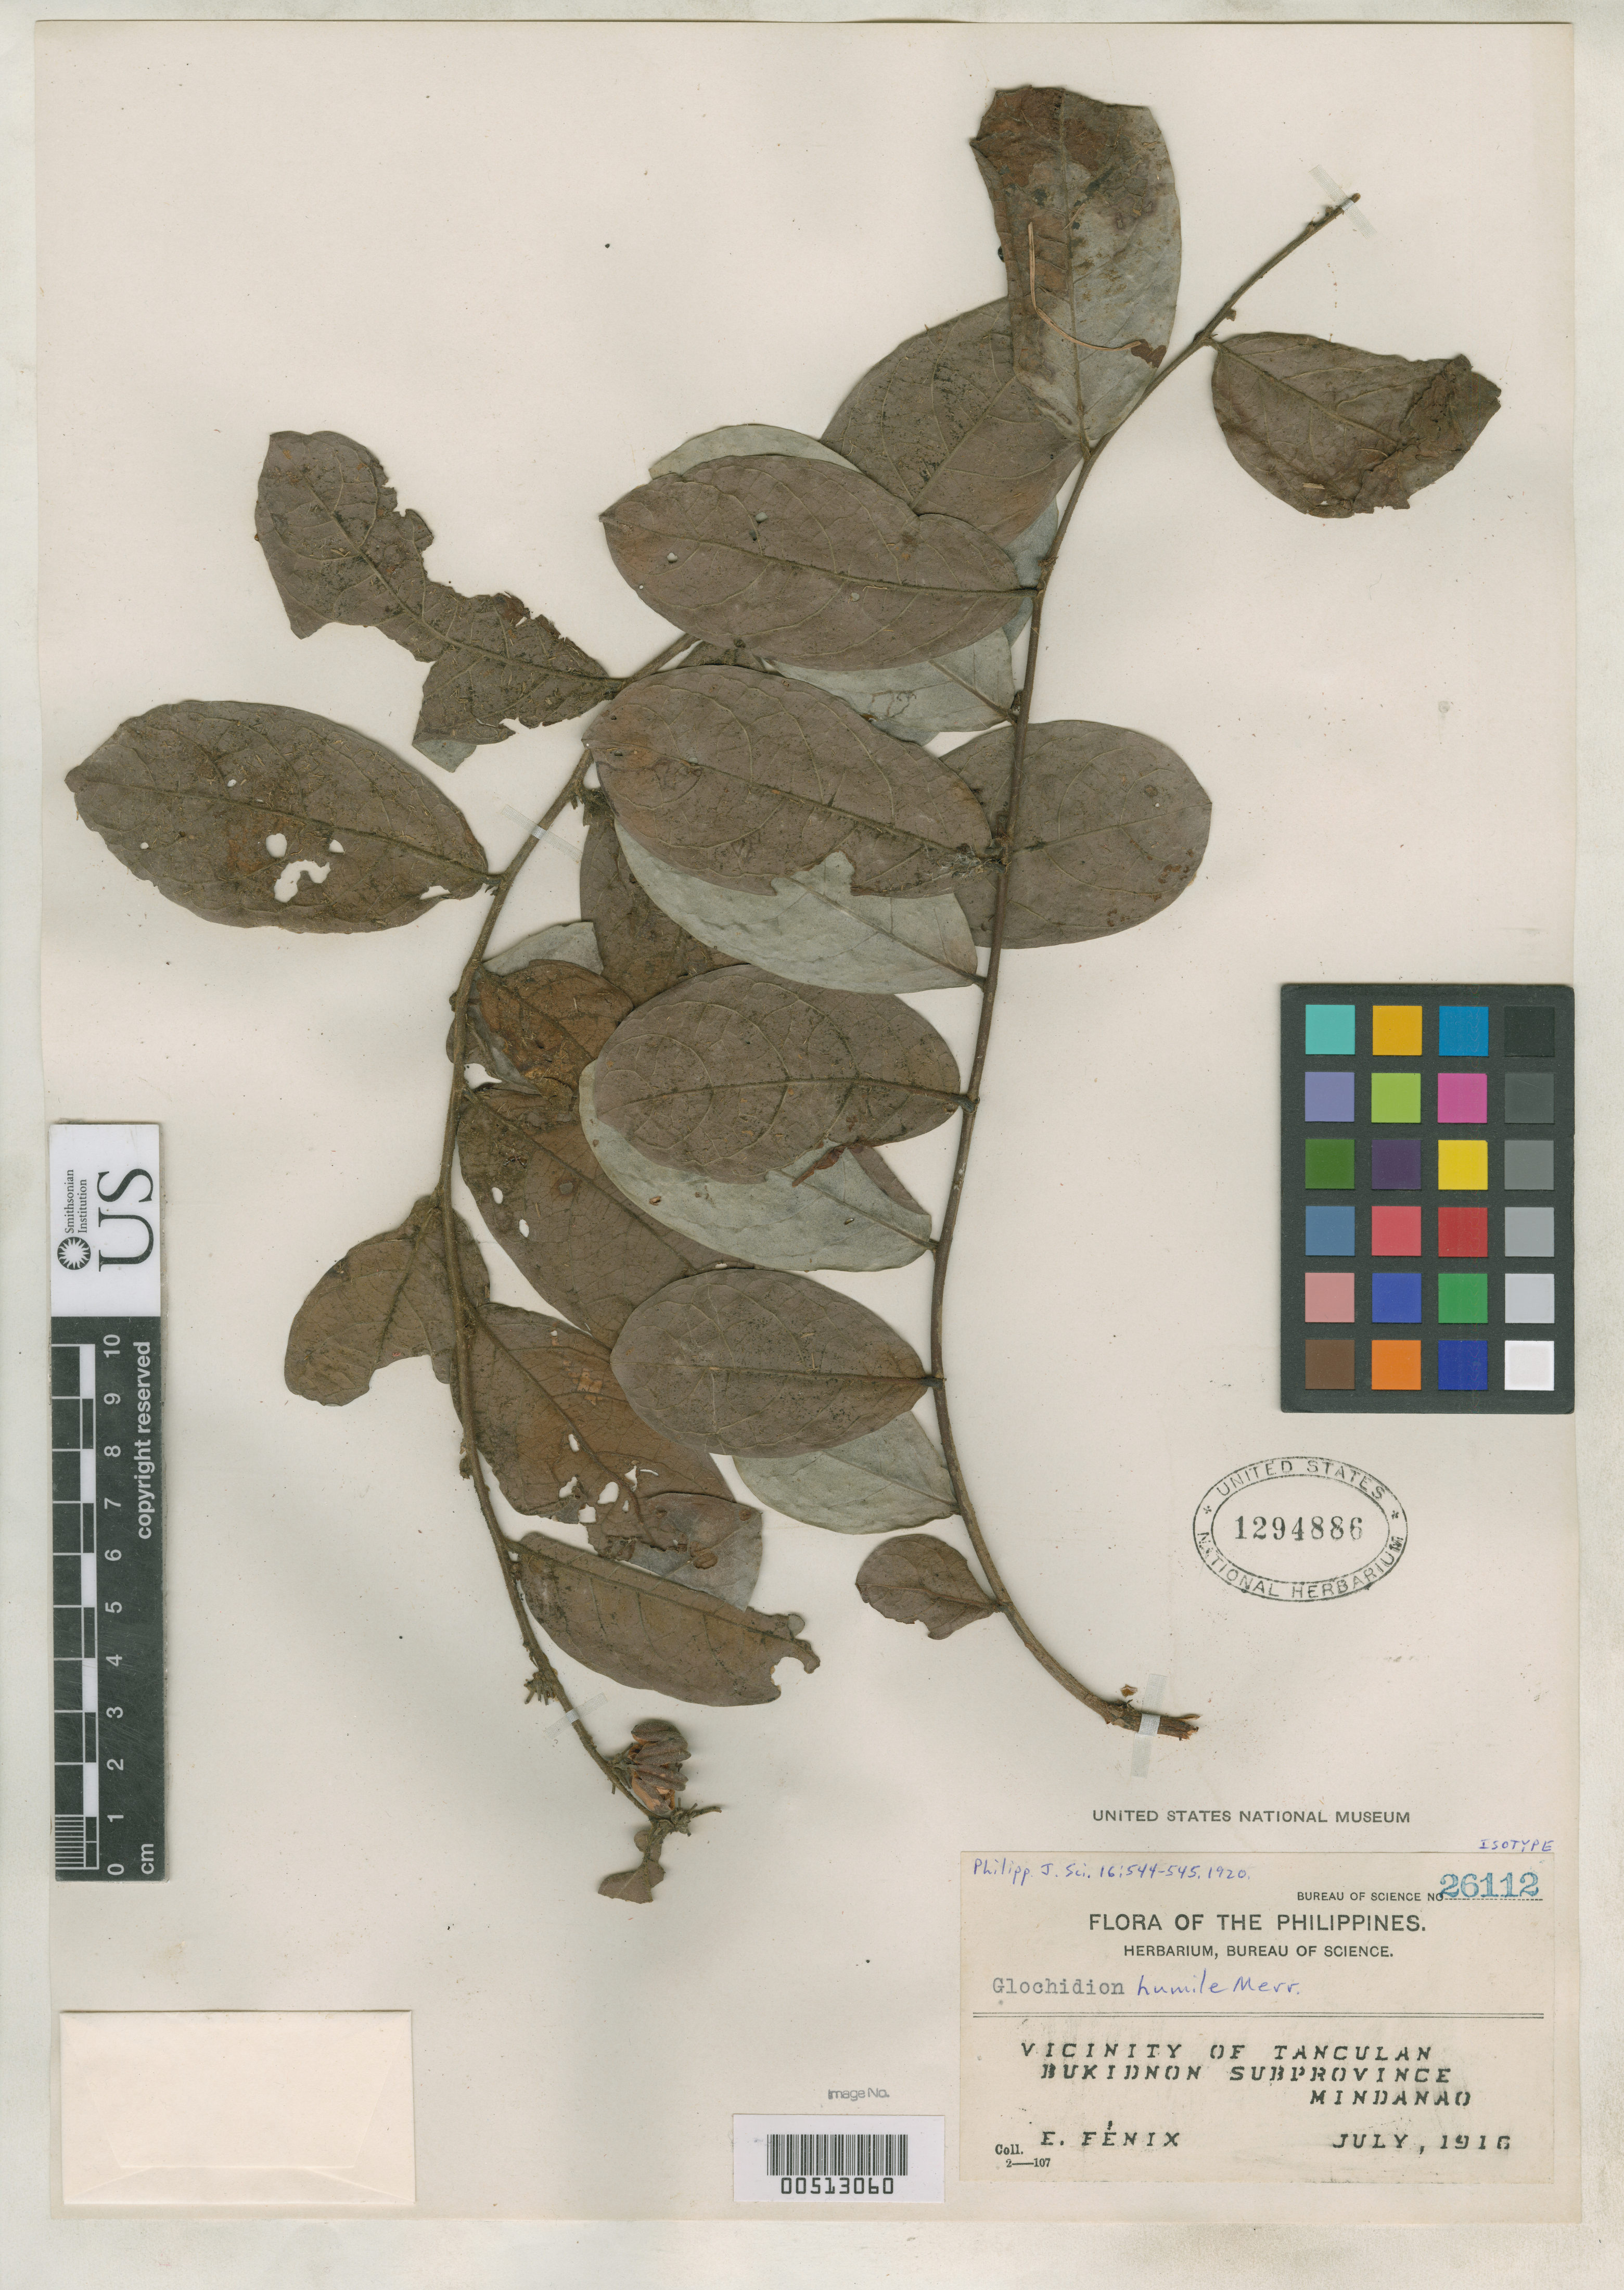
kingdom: Plantae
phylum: Tracheophyta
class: Magnoliopsida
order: Malpighiales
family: Phyllanthaceae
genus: Glochidion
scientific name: Glochidion humile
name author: Merr.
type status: Isotype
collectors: E. Fénix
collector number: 26112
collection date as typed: Jul 1916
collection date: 1916-07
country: Philippines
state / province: Northern Mindanao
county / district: Bukidnon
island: Mindanao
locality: Bukidon Subprov., vicinity of Tanculan.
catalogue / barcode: US 1294886